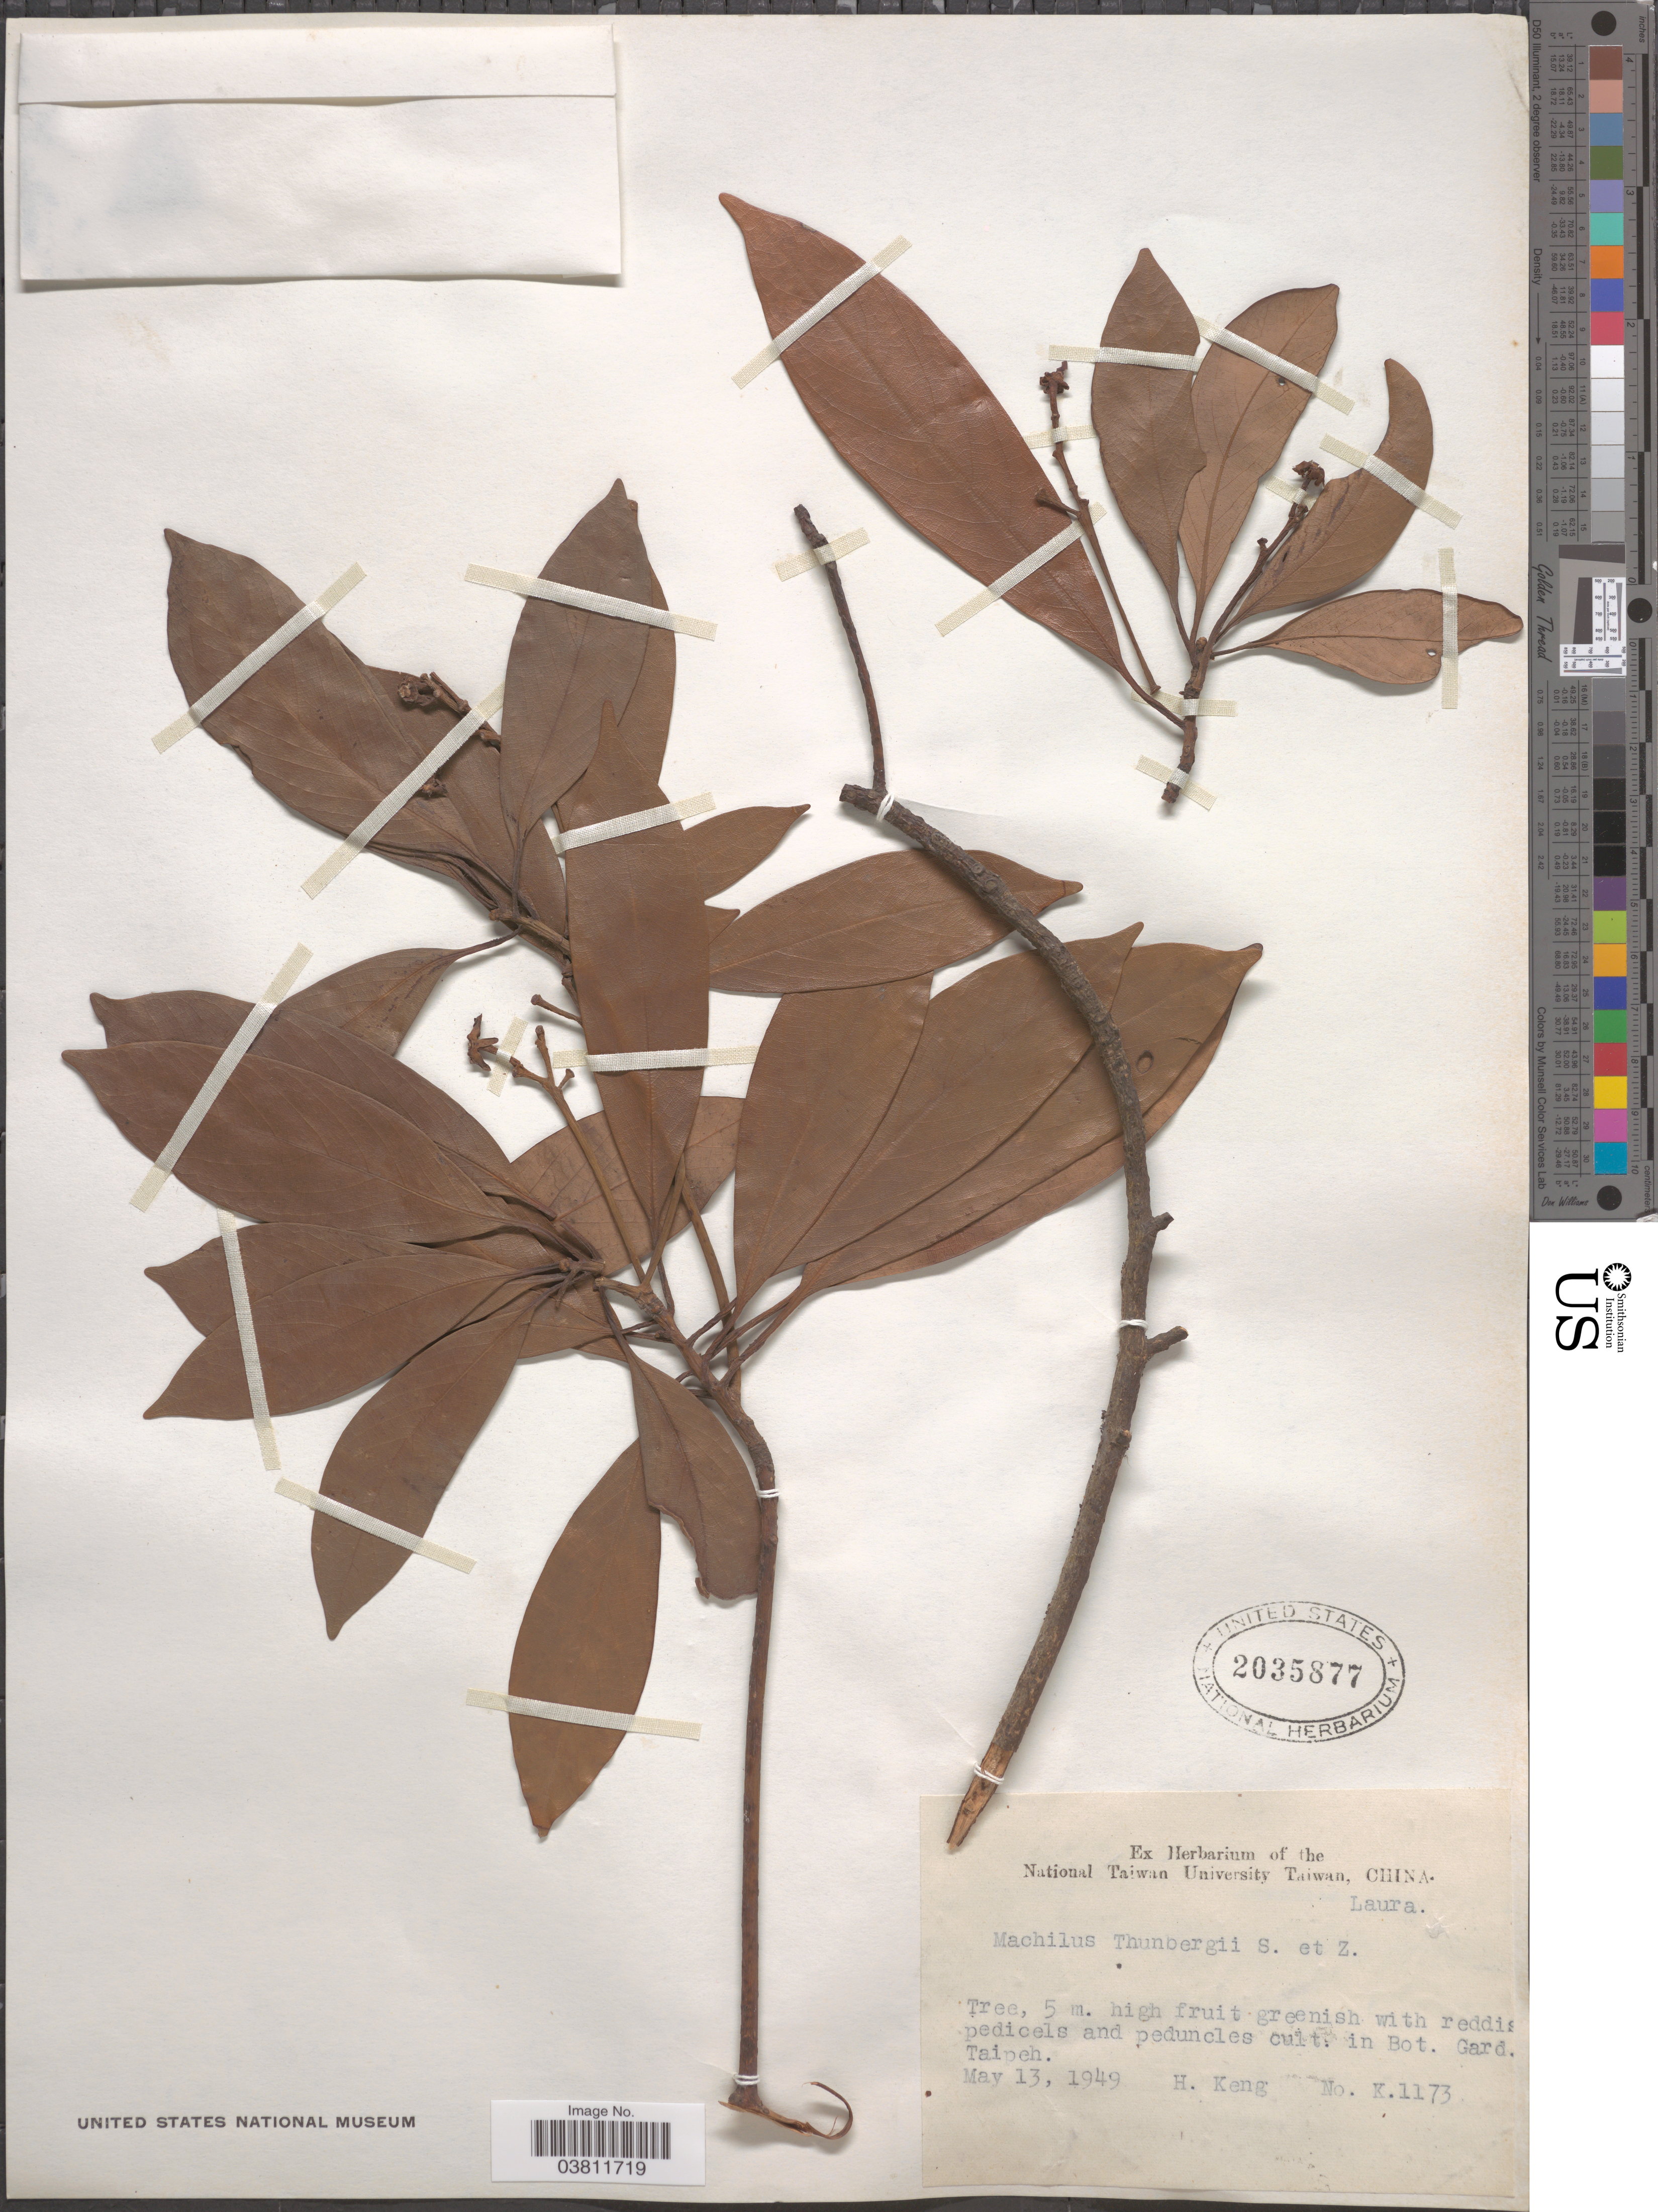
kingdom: Plantae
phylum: Tracheophyta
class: Magnoliopsida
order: Laurales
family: Lauraceae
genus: Machilus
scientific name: Machilus thunbergii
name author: Siebold & Zucc.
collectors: H. Keng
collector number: K1173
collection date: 1949-05-13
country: Taiwan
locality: Cult. in Bot. Gard. Taipeh.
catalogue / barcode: US 2035877